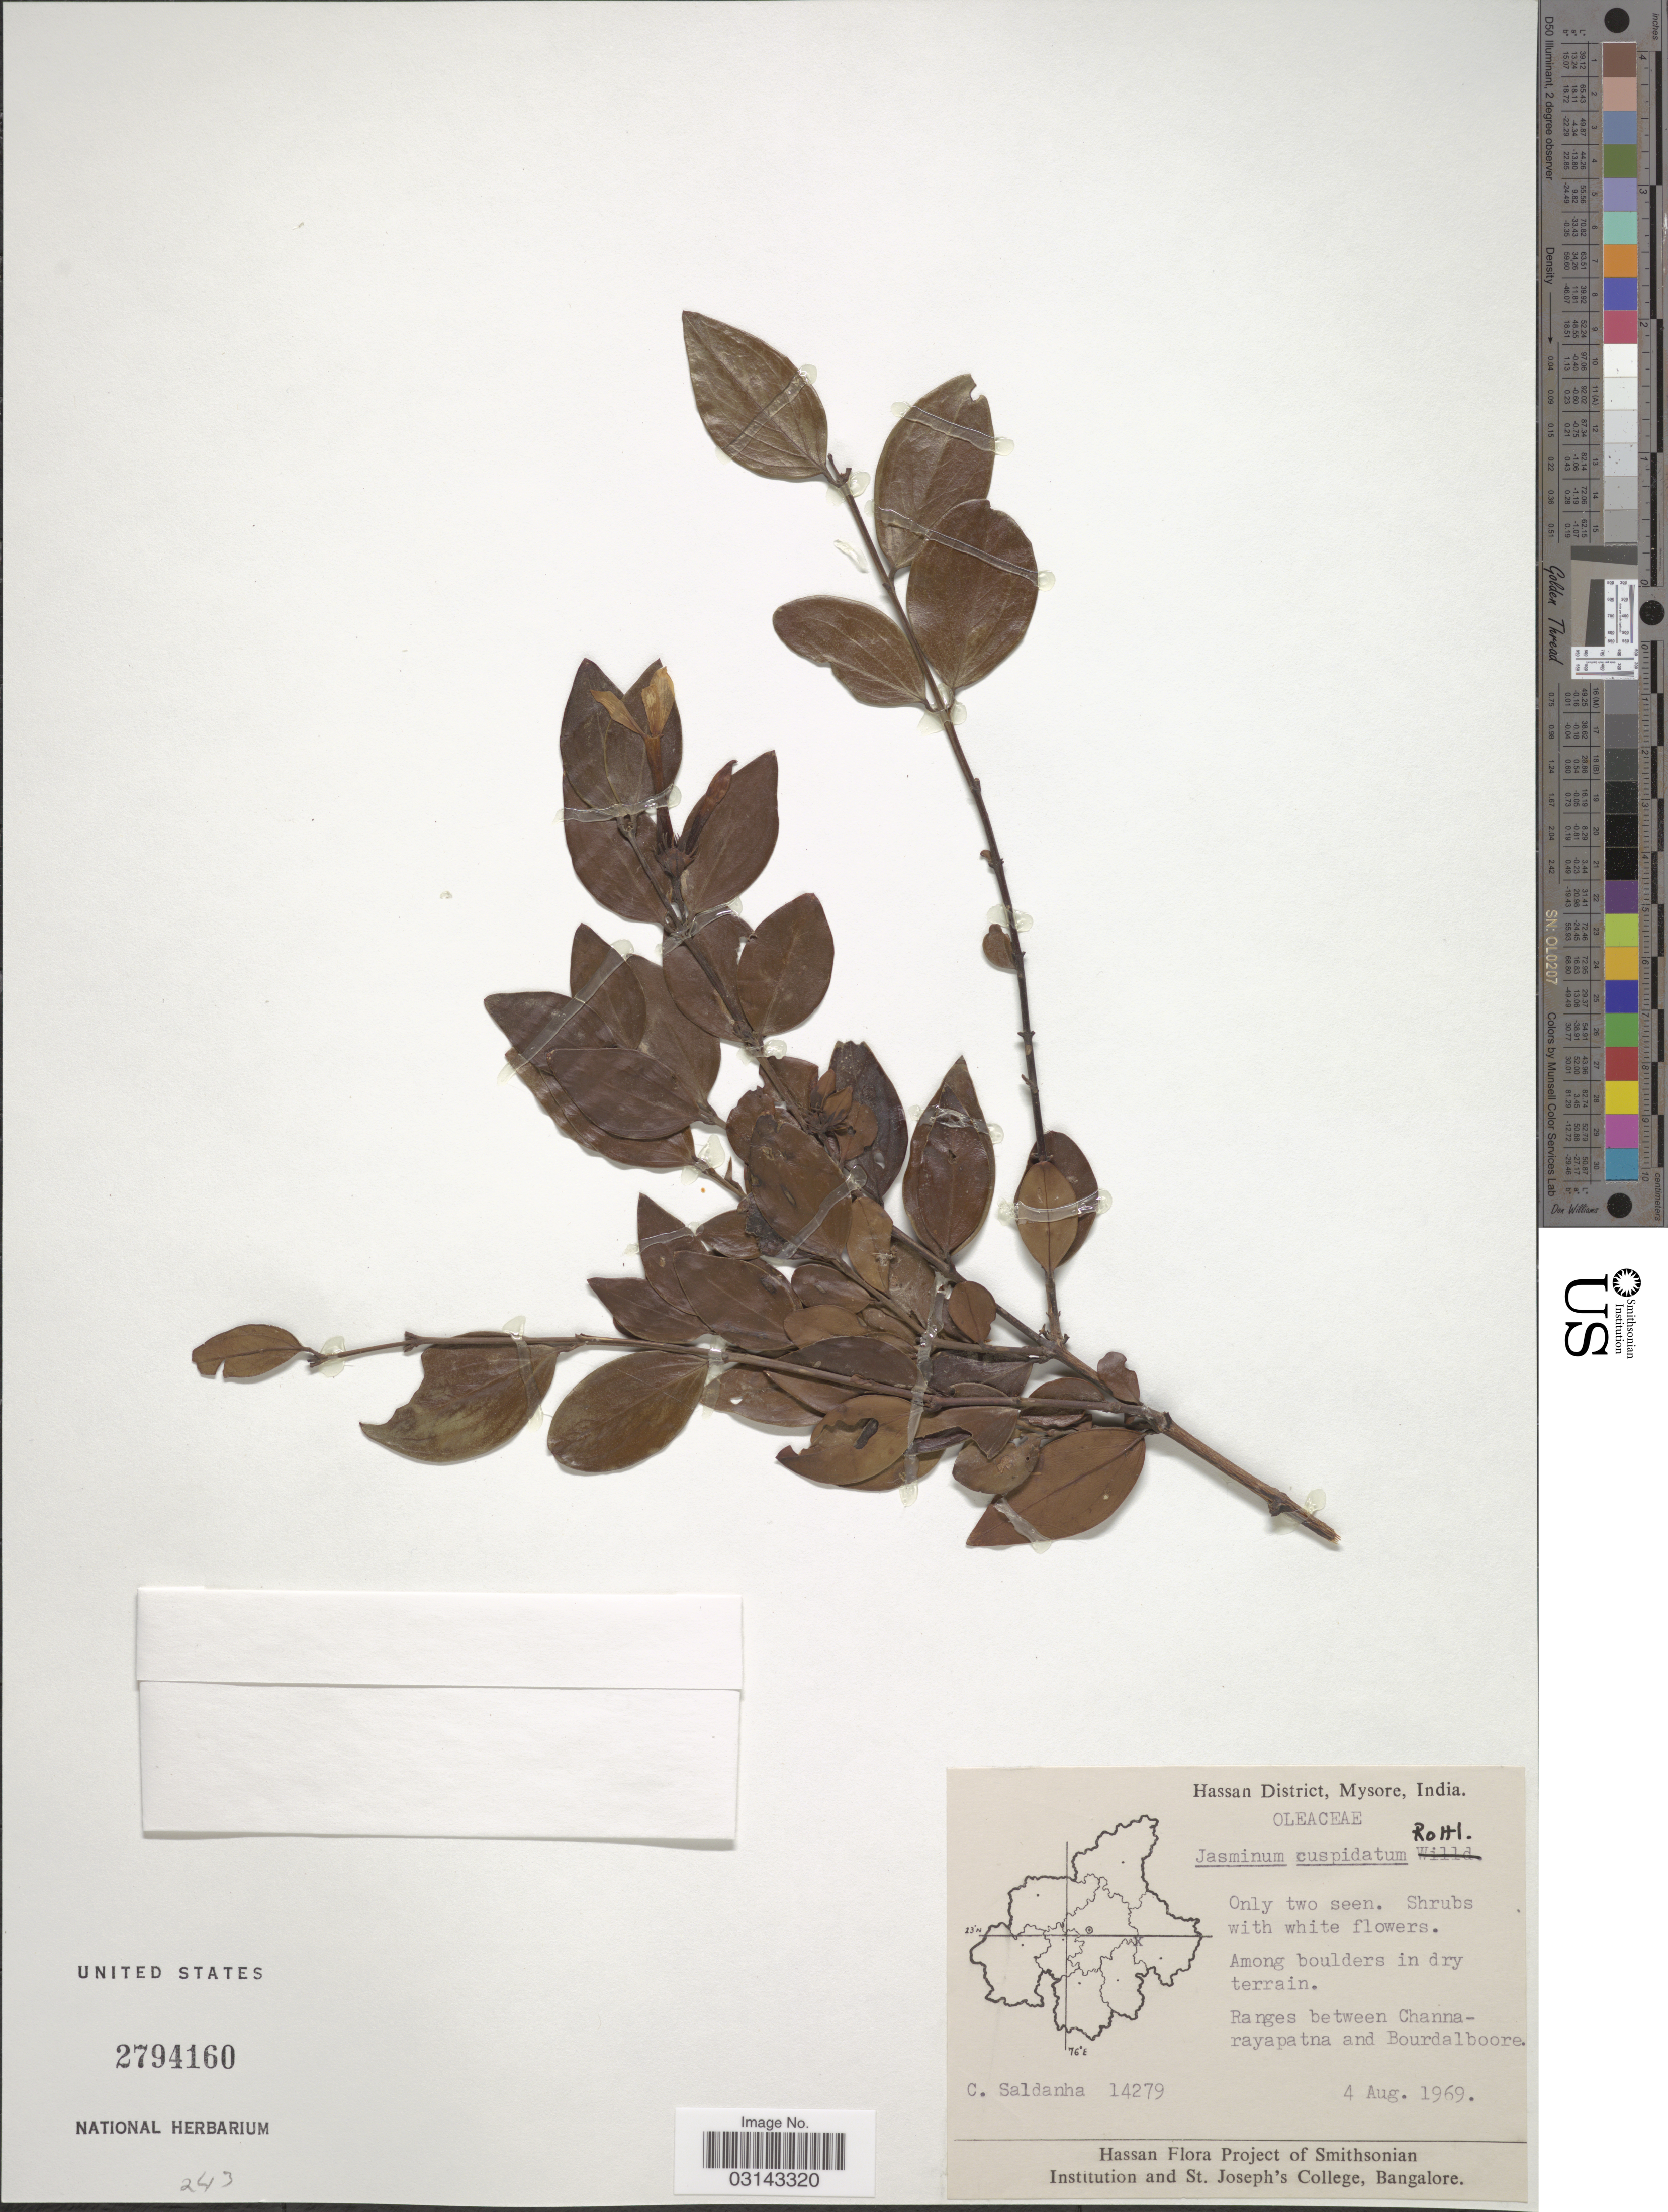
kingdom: Plantae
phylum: Tracheophyta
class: Magnoliopsida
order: Lamiales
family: Oleaceae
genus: Jasminum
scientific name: Jasminum cuspidatum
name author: Rottler & Willd.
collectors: C. Saldanha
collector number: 14279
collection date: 1969-08-04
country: India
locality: Hassan District, Mysore. Ranges between Channarayapatna and Bourdalboore.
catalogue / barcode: US 2794160